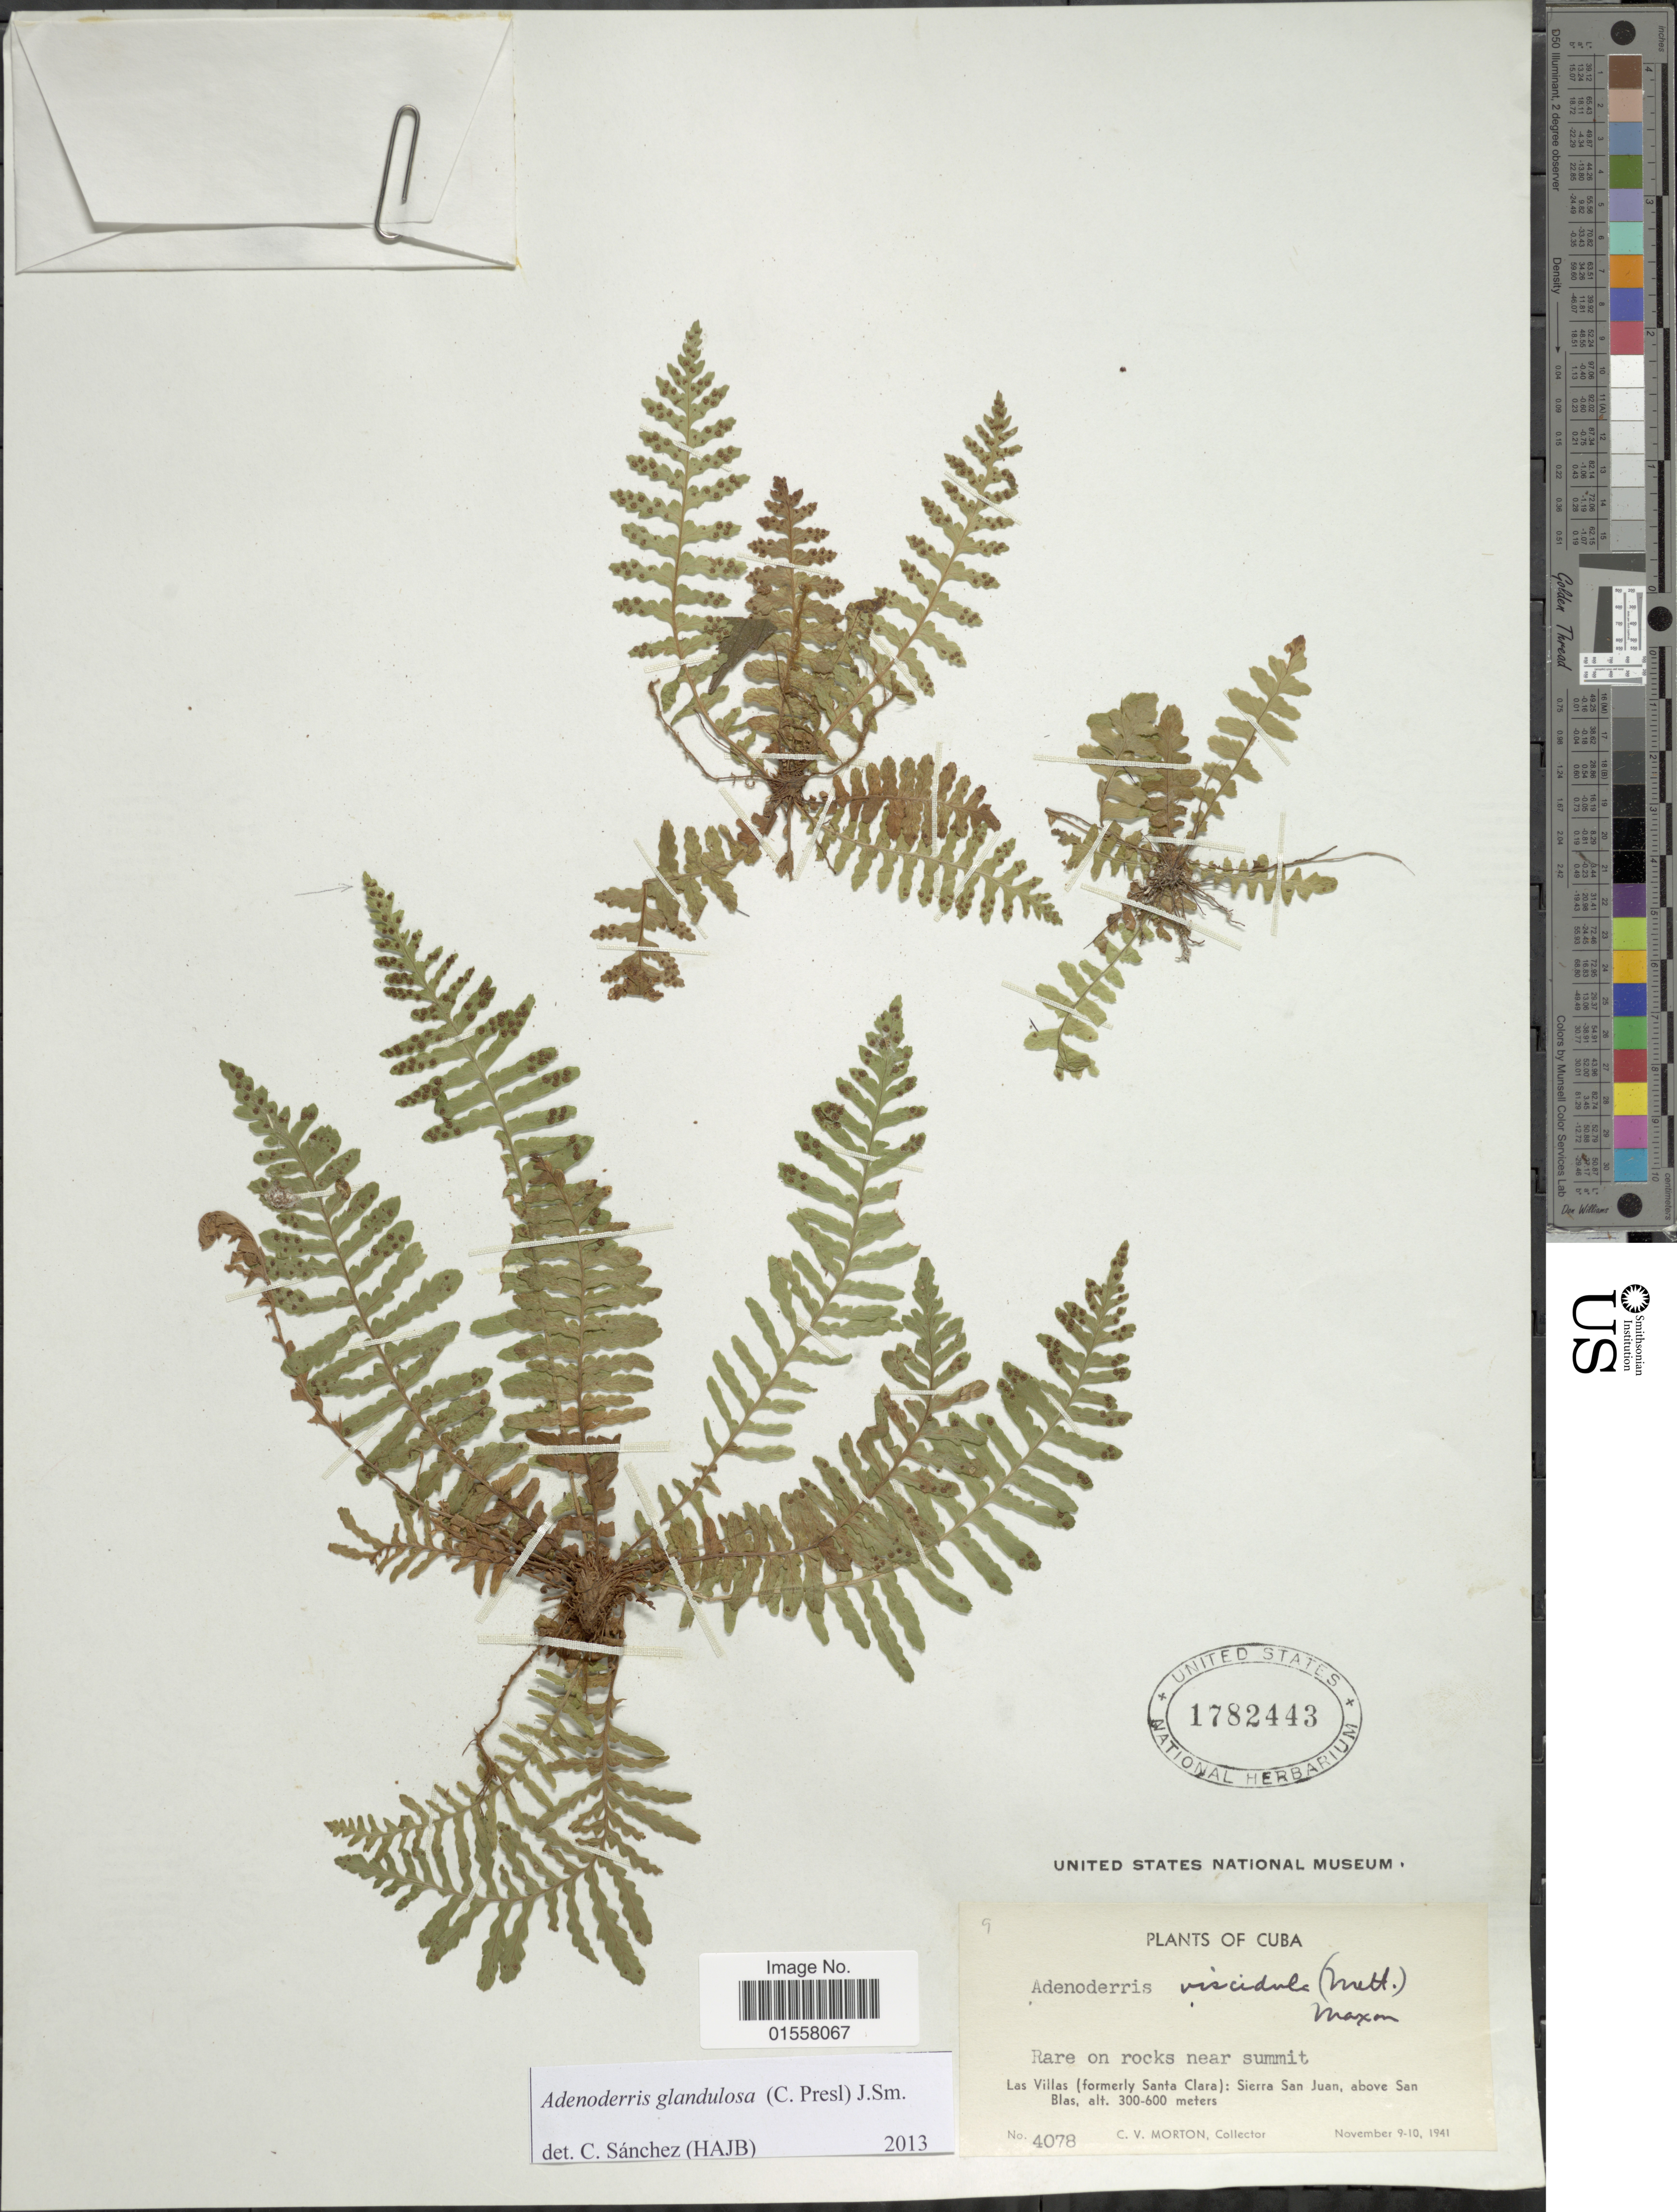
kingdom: Plantae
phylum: Tracheophyta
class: Polypodiopsida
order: Polypodiales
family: Dryopteridaceae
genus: Polystichum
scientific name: Polystichum glandulosum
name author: C. Presl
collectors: C. V. Morton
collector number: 4078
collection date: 1941-11-09/1941-11-10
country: Cuba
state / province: Las Villas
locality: Las Villas (formerly Santa Clara): Sierra San Juan, above San Blas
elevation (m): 300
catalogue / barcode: US 1782443